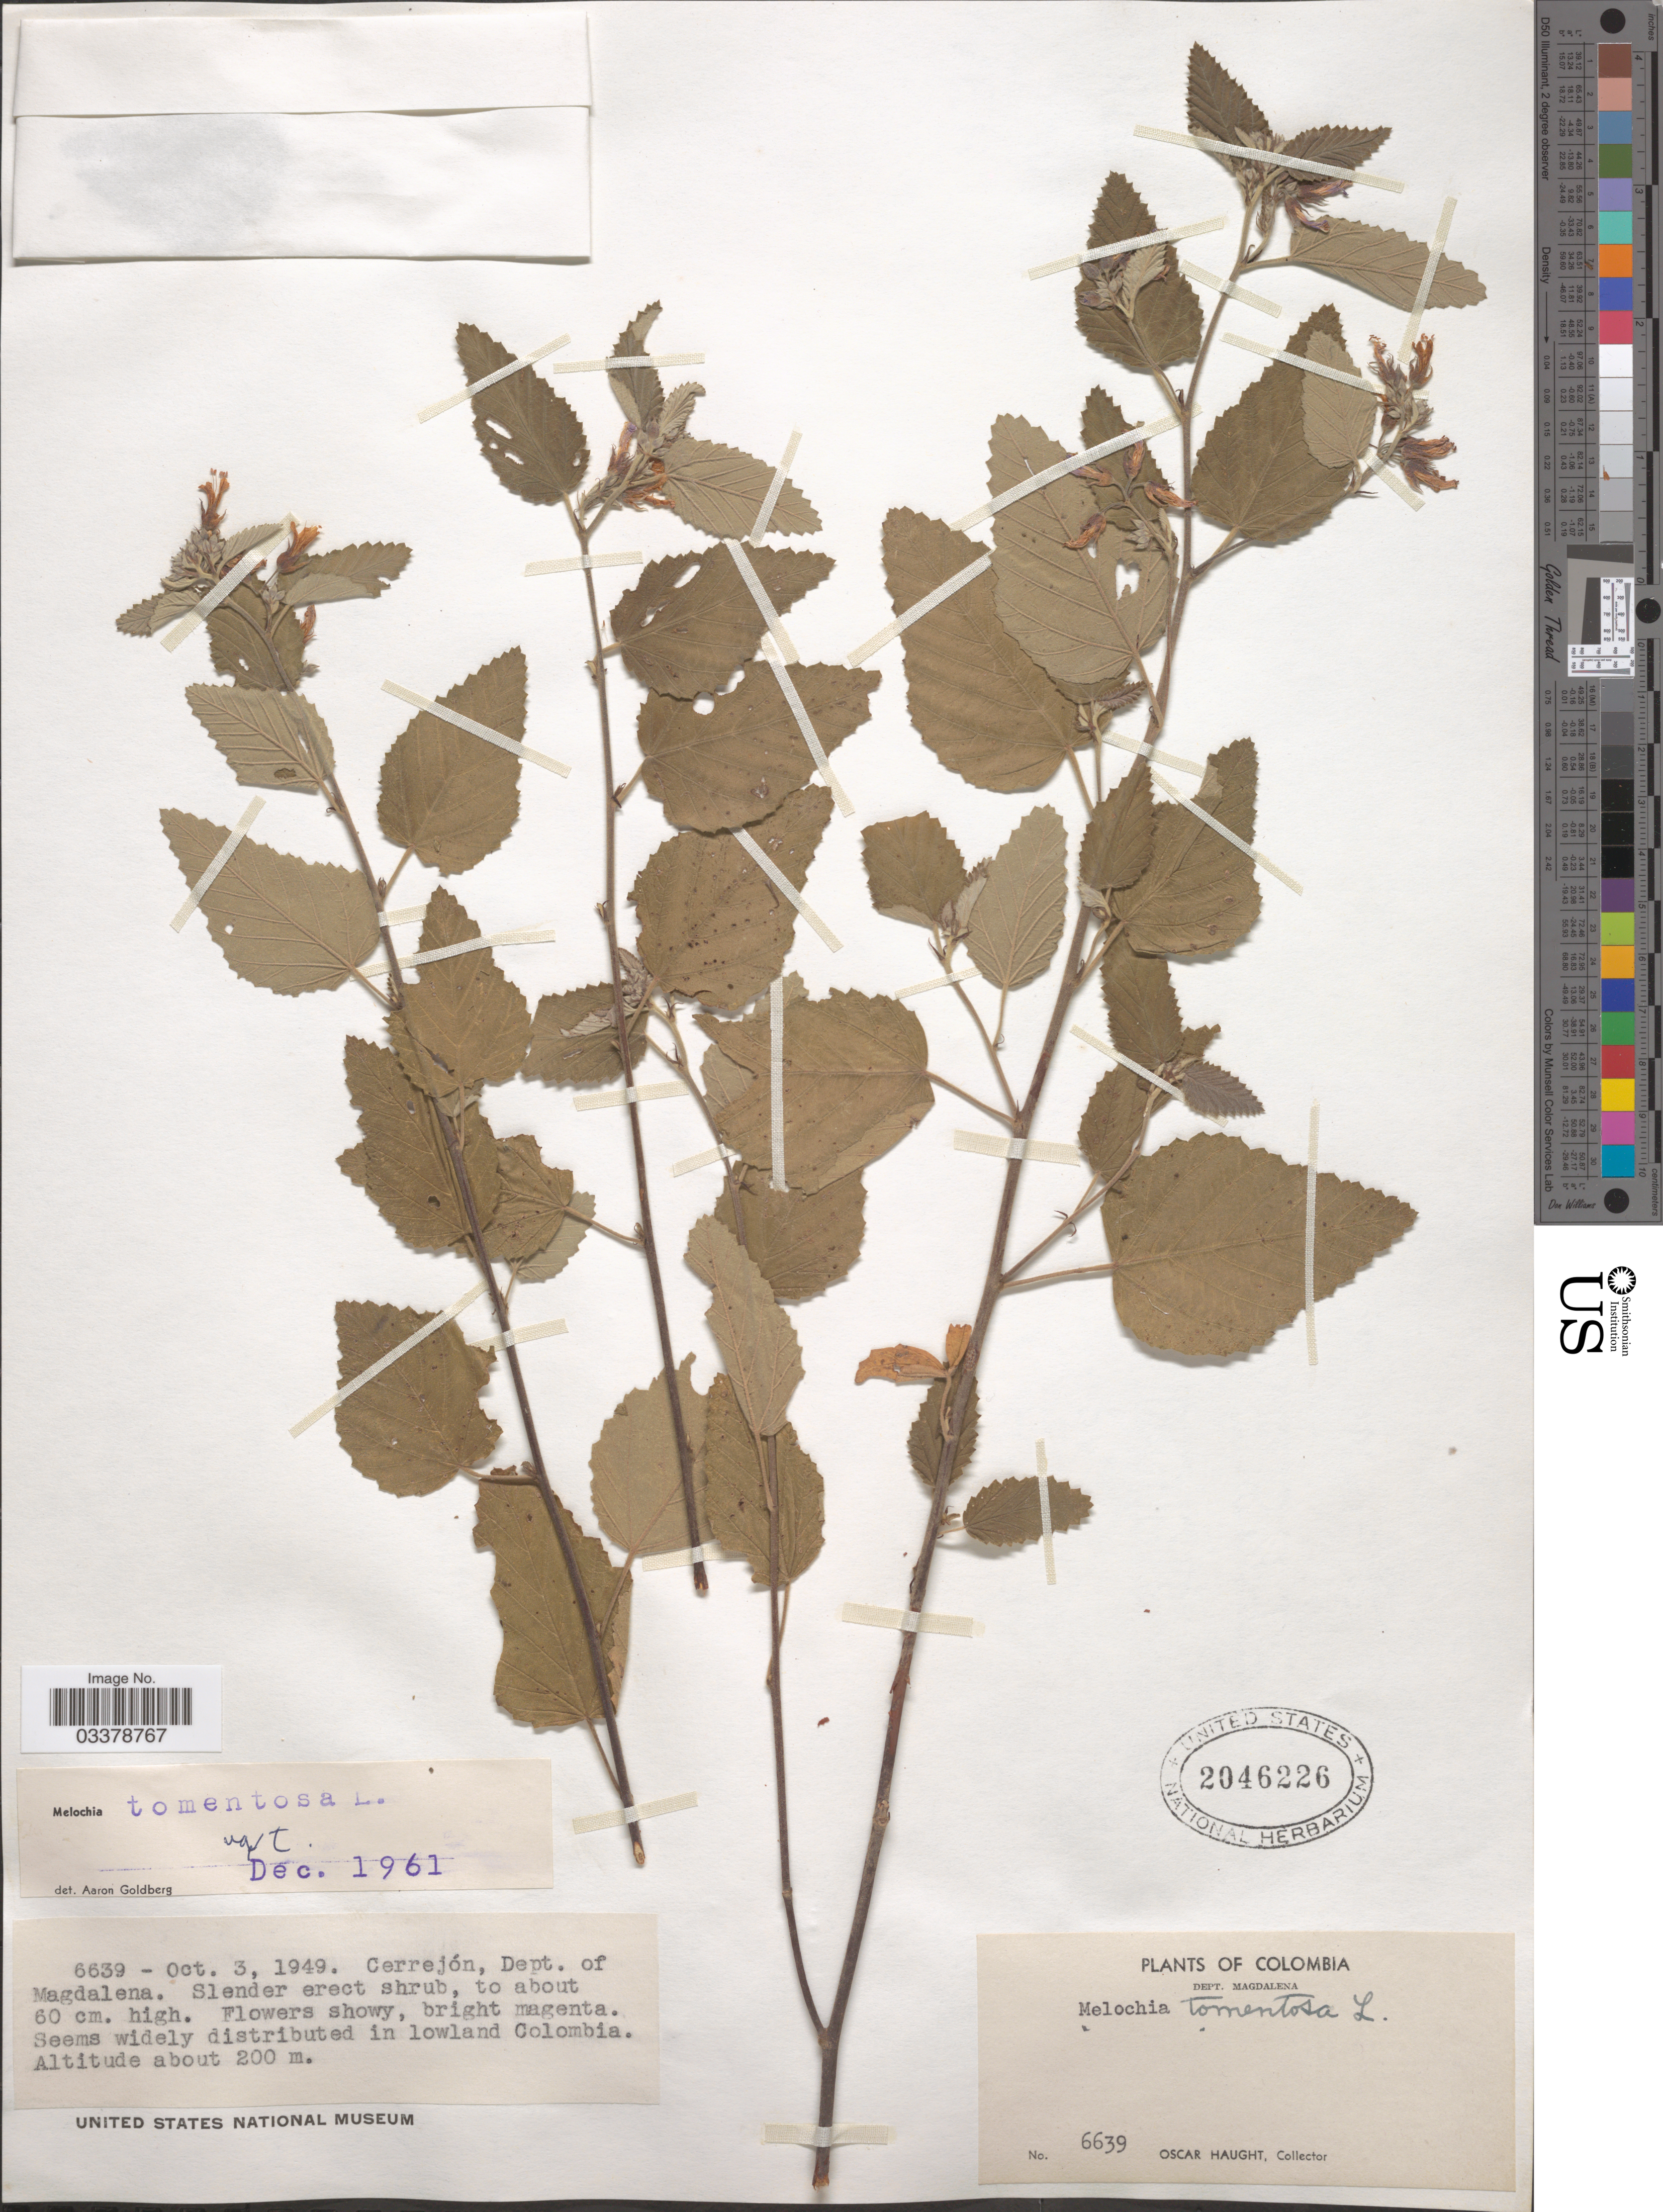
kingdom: Plantae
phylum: Tracheophyta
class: Magnoliopsida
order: Malvales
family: Malvaceae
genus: Melochia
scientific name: Melochia tomentosa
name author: L.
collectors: O. Haught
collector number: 6639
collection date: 1949-10-03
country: Colombia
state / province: Magdalena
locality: Cerrejón, Dept. of Magdalena.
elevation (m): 200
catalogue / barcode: US 2046226